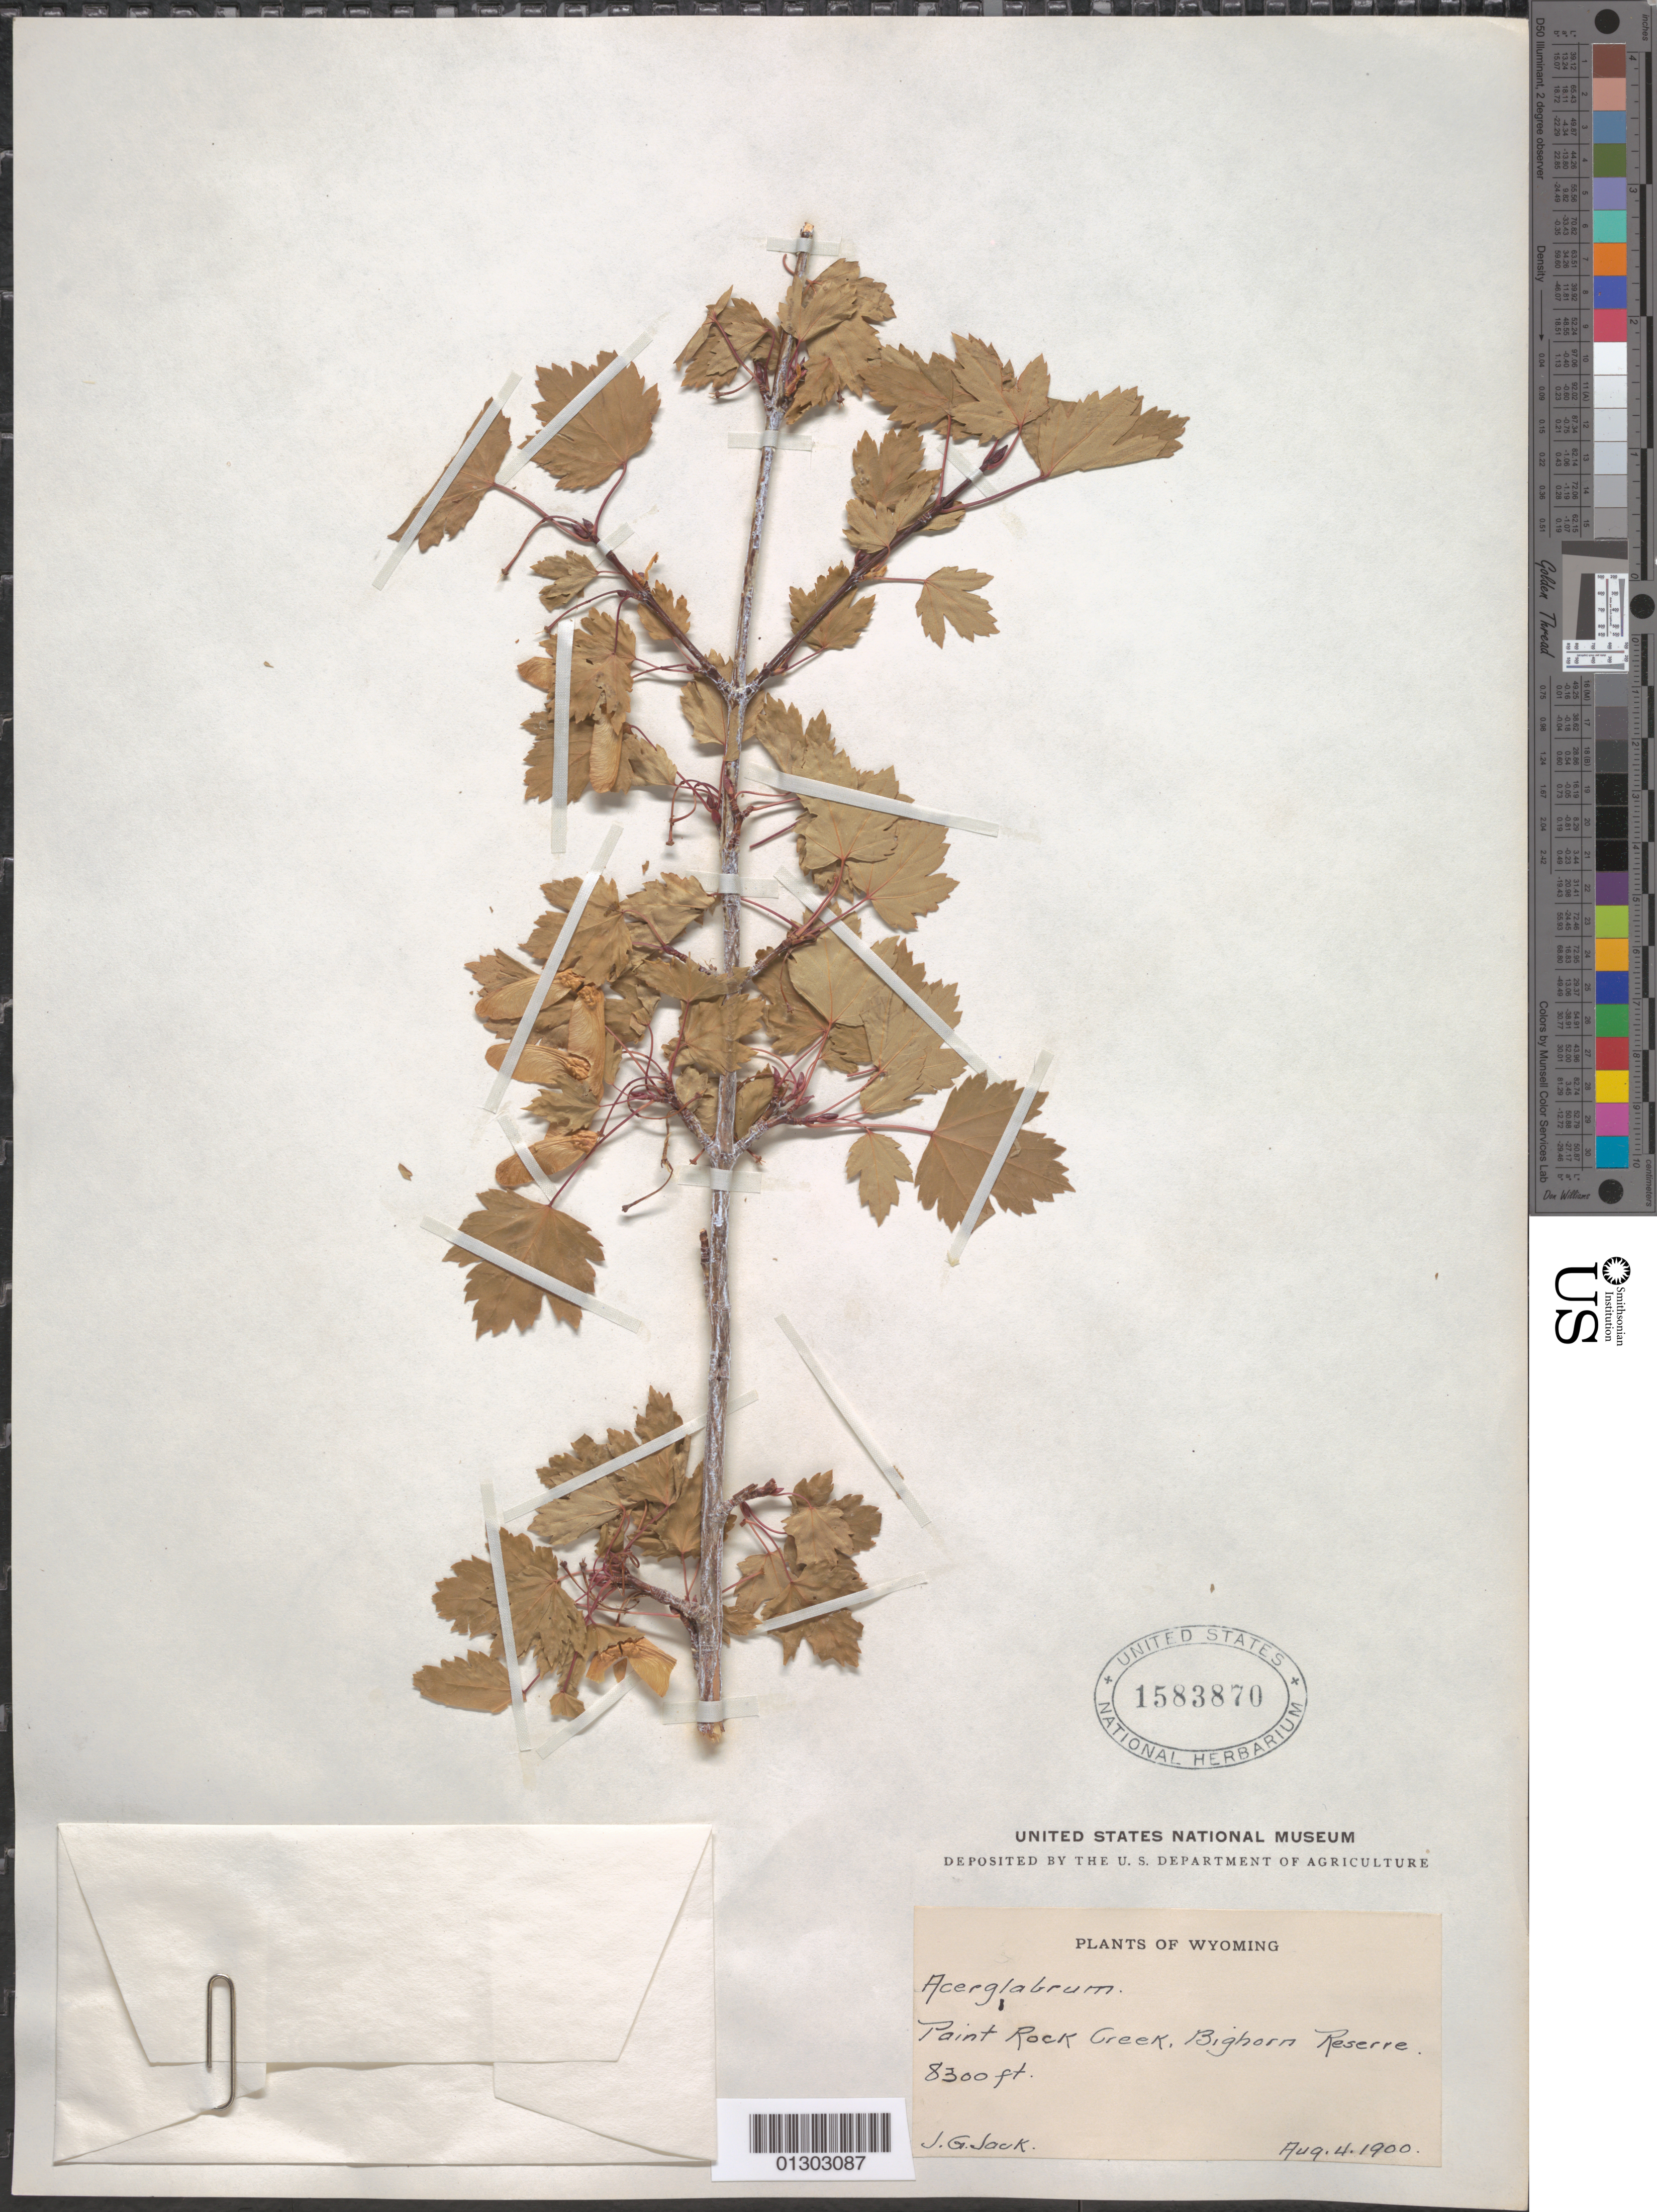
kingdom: Plantae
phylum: Tracheophyta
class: Magnoliopsida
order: Sapindales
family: Sapindaceae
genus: Acer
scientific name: Acer glabrum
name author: Torr.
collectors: J. G. Jack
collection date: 1900-08-04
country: United States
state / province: Wyoming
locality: Bighorn Reserve, Paint Rock.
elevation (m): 2530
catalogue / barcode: US 1583870